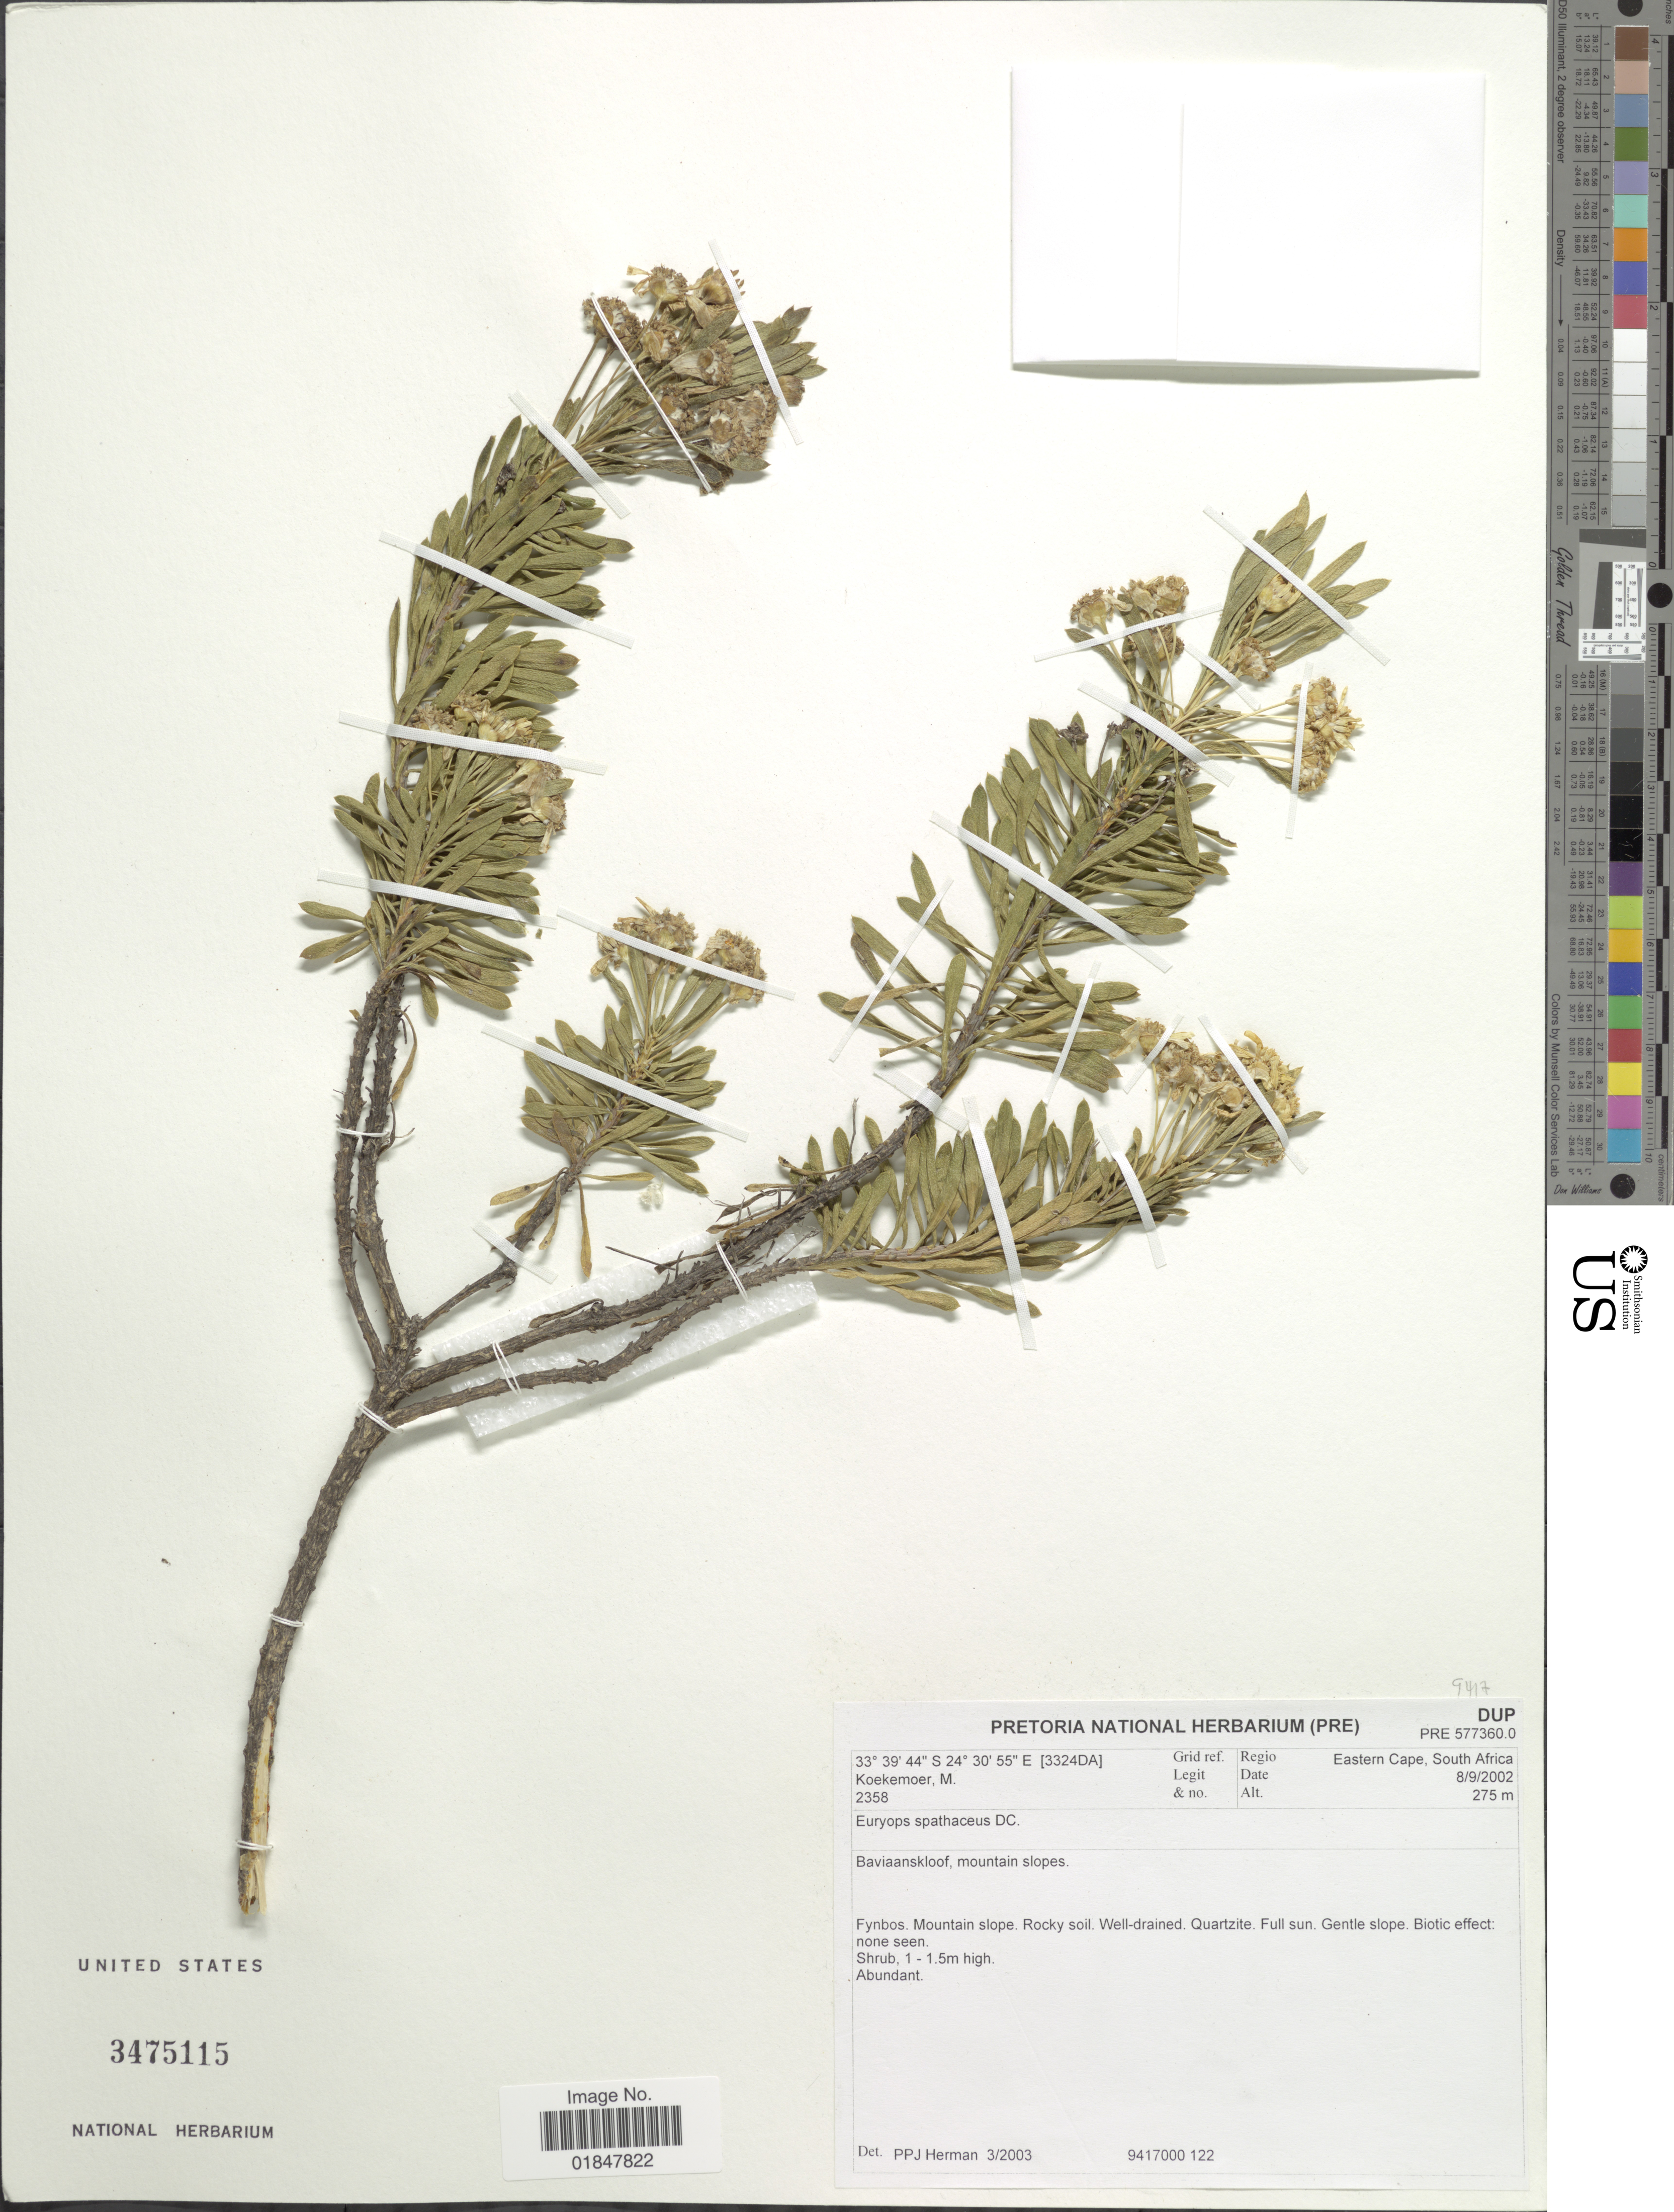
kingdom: Plantae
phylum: Tracheophyta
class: Magnoliopsida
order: Asterales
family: Asteraceae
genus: Euryops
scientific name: Euryops spathaceus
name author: DC.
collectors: M. Koekemoer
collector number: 2358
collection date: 2002-09-08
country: South Africa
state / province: Eastern Cape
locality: Baviaanskloof, mountain slopes (3324DA)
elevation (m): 275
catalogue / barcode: US 3475115